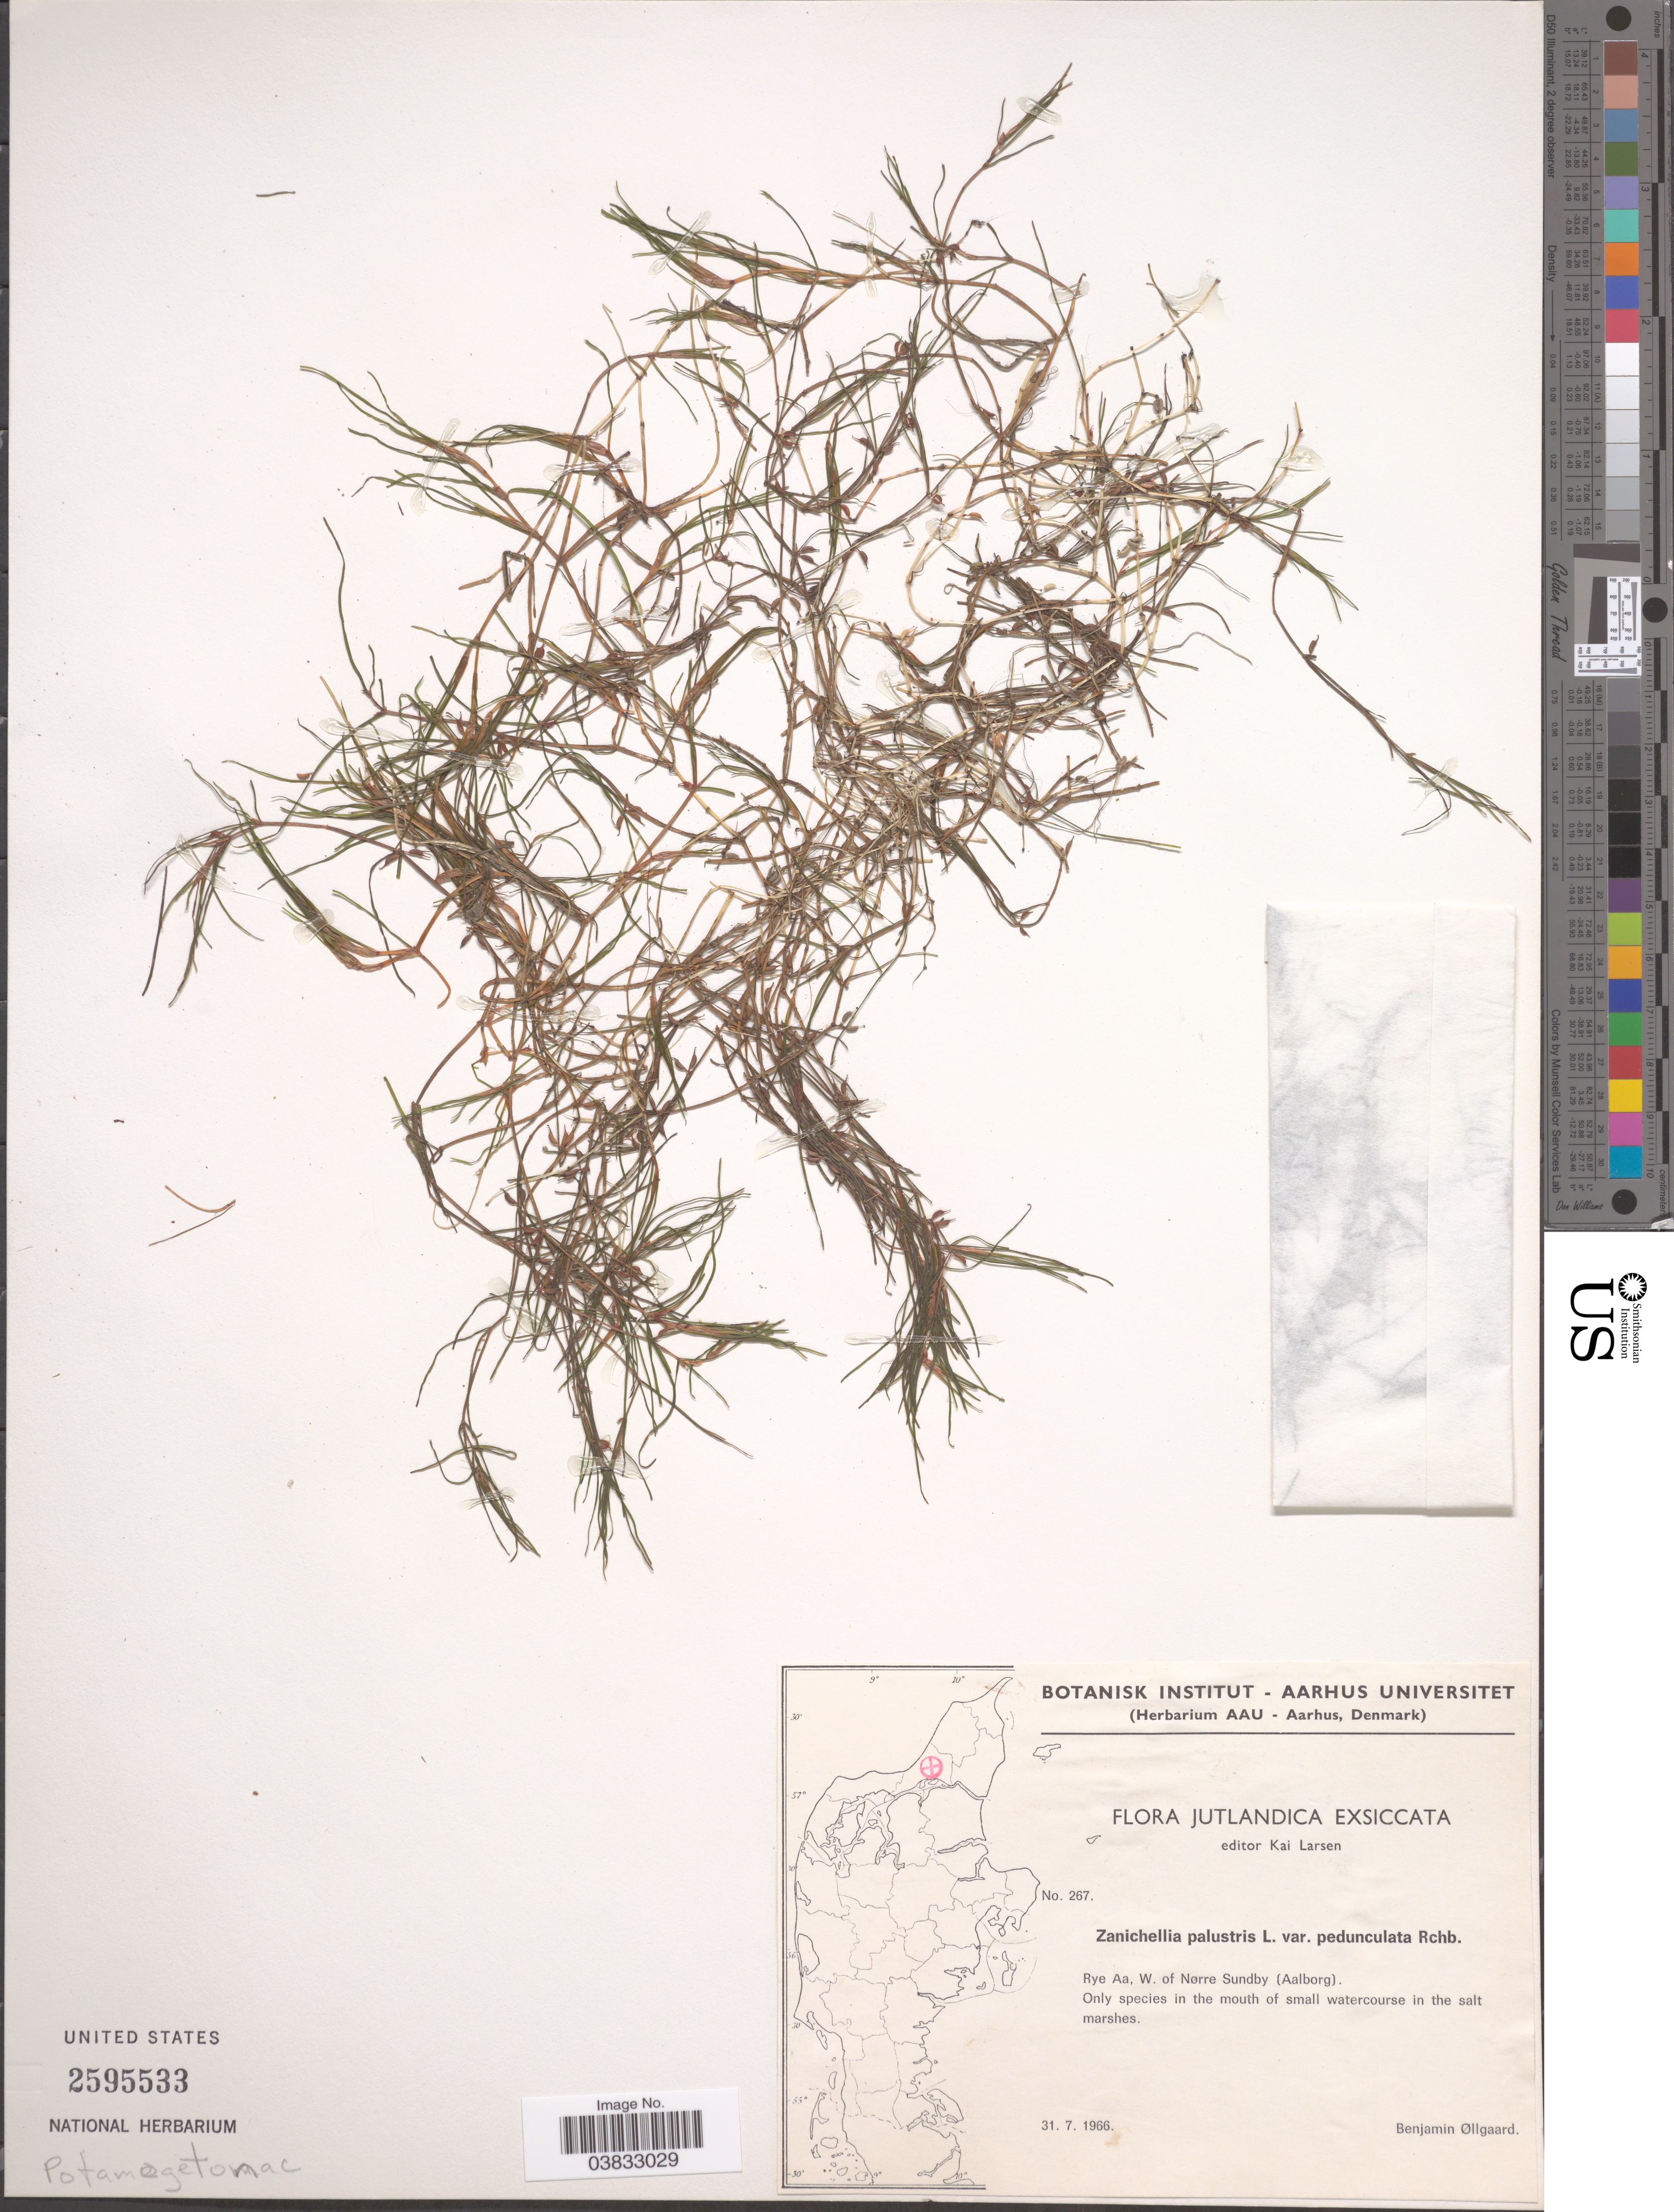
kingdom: Plantae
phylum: Tracheophyta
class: Liliopsida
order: Alismatales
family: Potamogetonaceae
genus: Zannichellia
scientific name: Zannichellia palustris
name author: L.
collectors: B. Øllgaard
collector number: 267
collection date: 1966-07-31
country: Denmark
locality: Jutlandica. Rye Aa, W. of Nørre Sundby (Aalborg).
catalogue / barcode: US 2595533